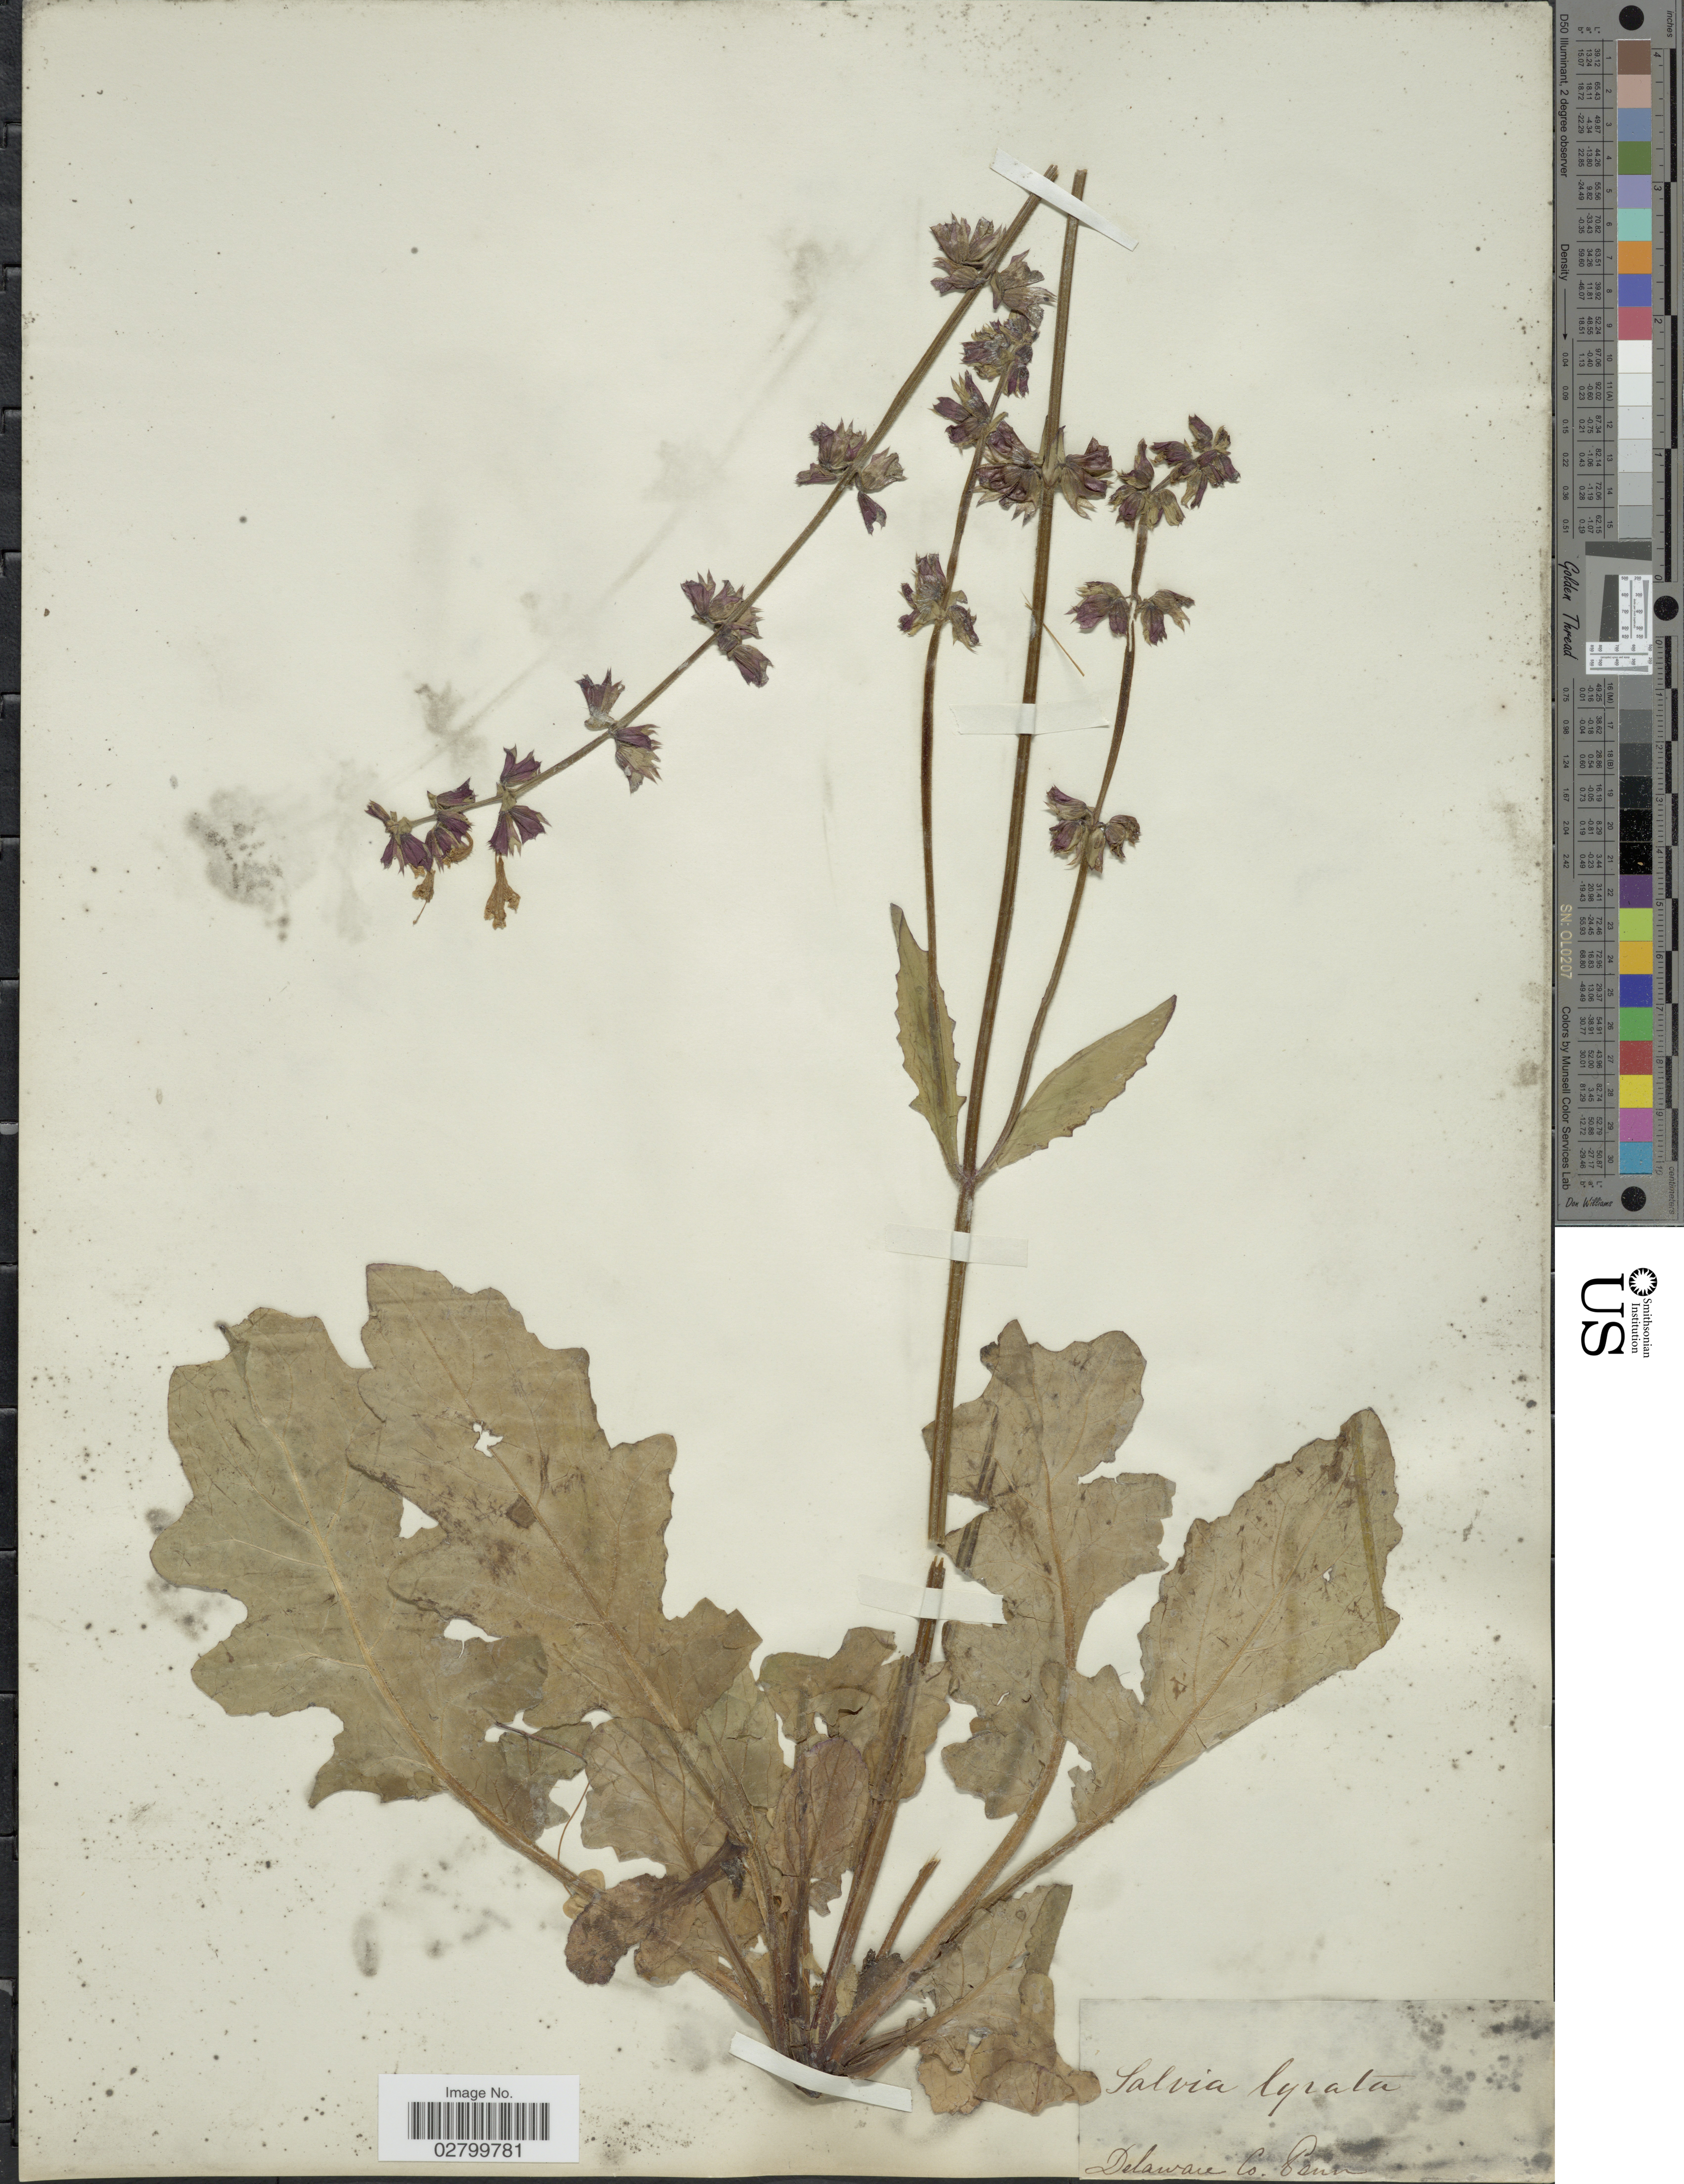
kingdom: Plantae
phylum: Tracheophyta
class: Magnoliopsida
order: Lamiales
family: Lamiaceae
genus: Salvia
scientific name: Salvia lyrata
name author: L.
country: United States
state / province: Pennsylvania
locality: Delaware Co. Penn.